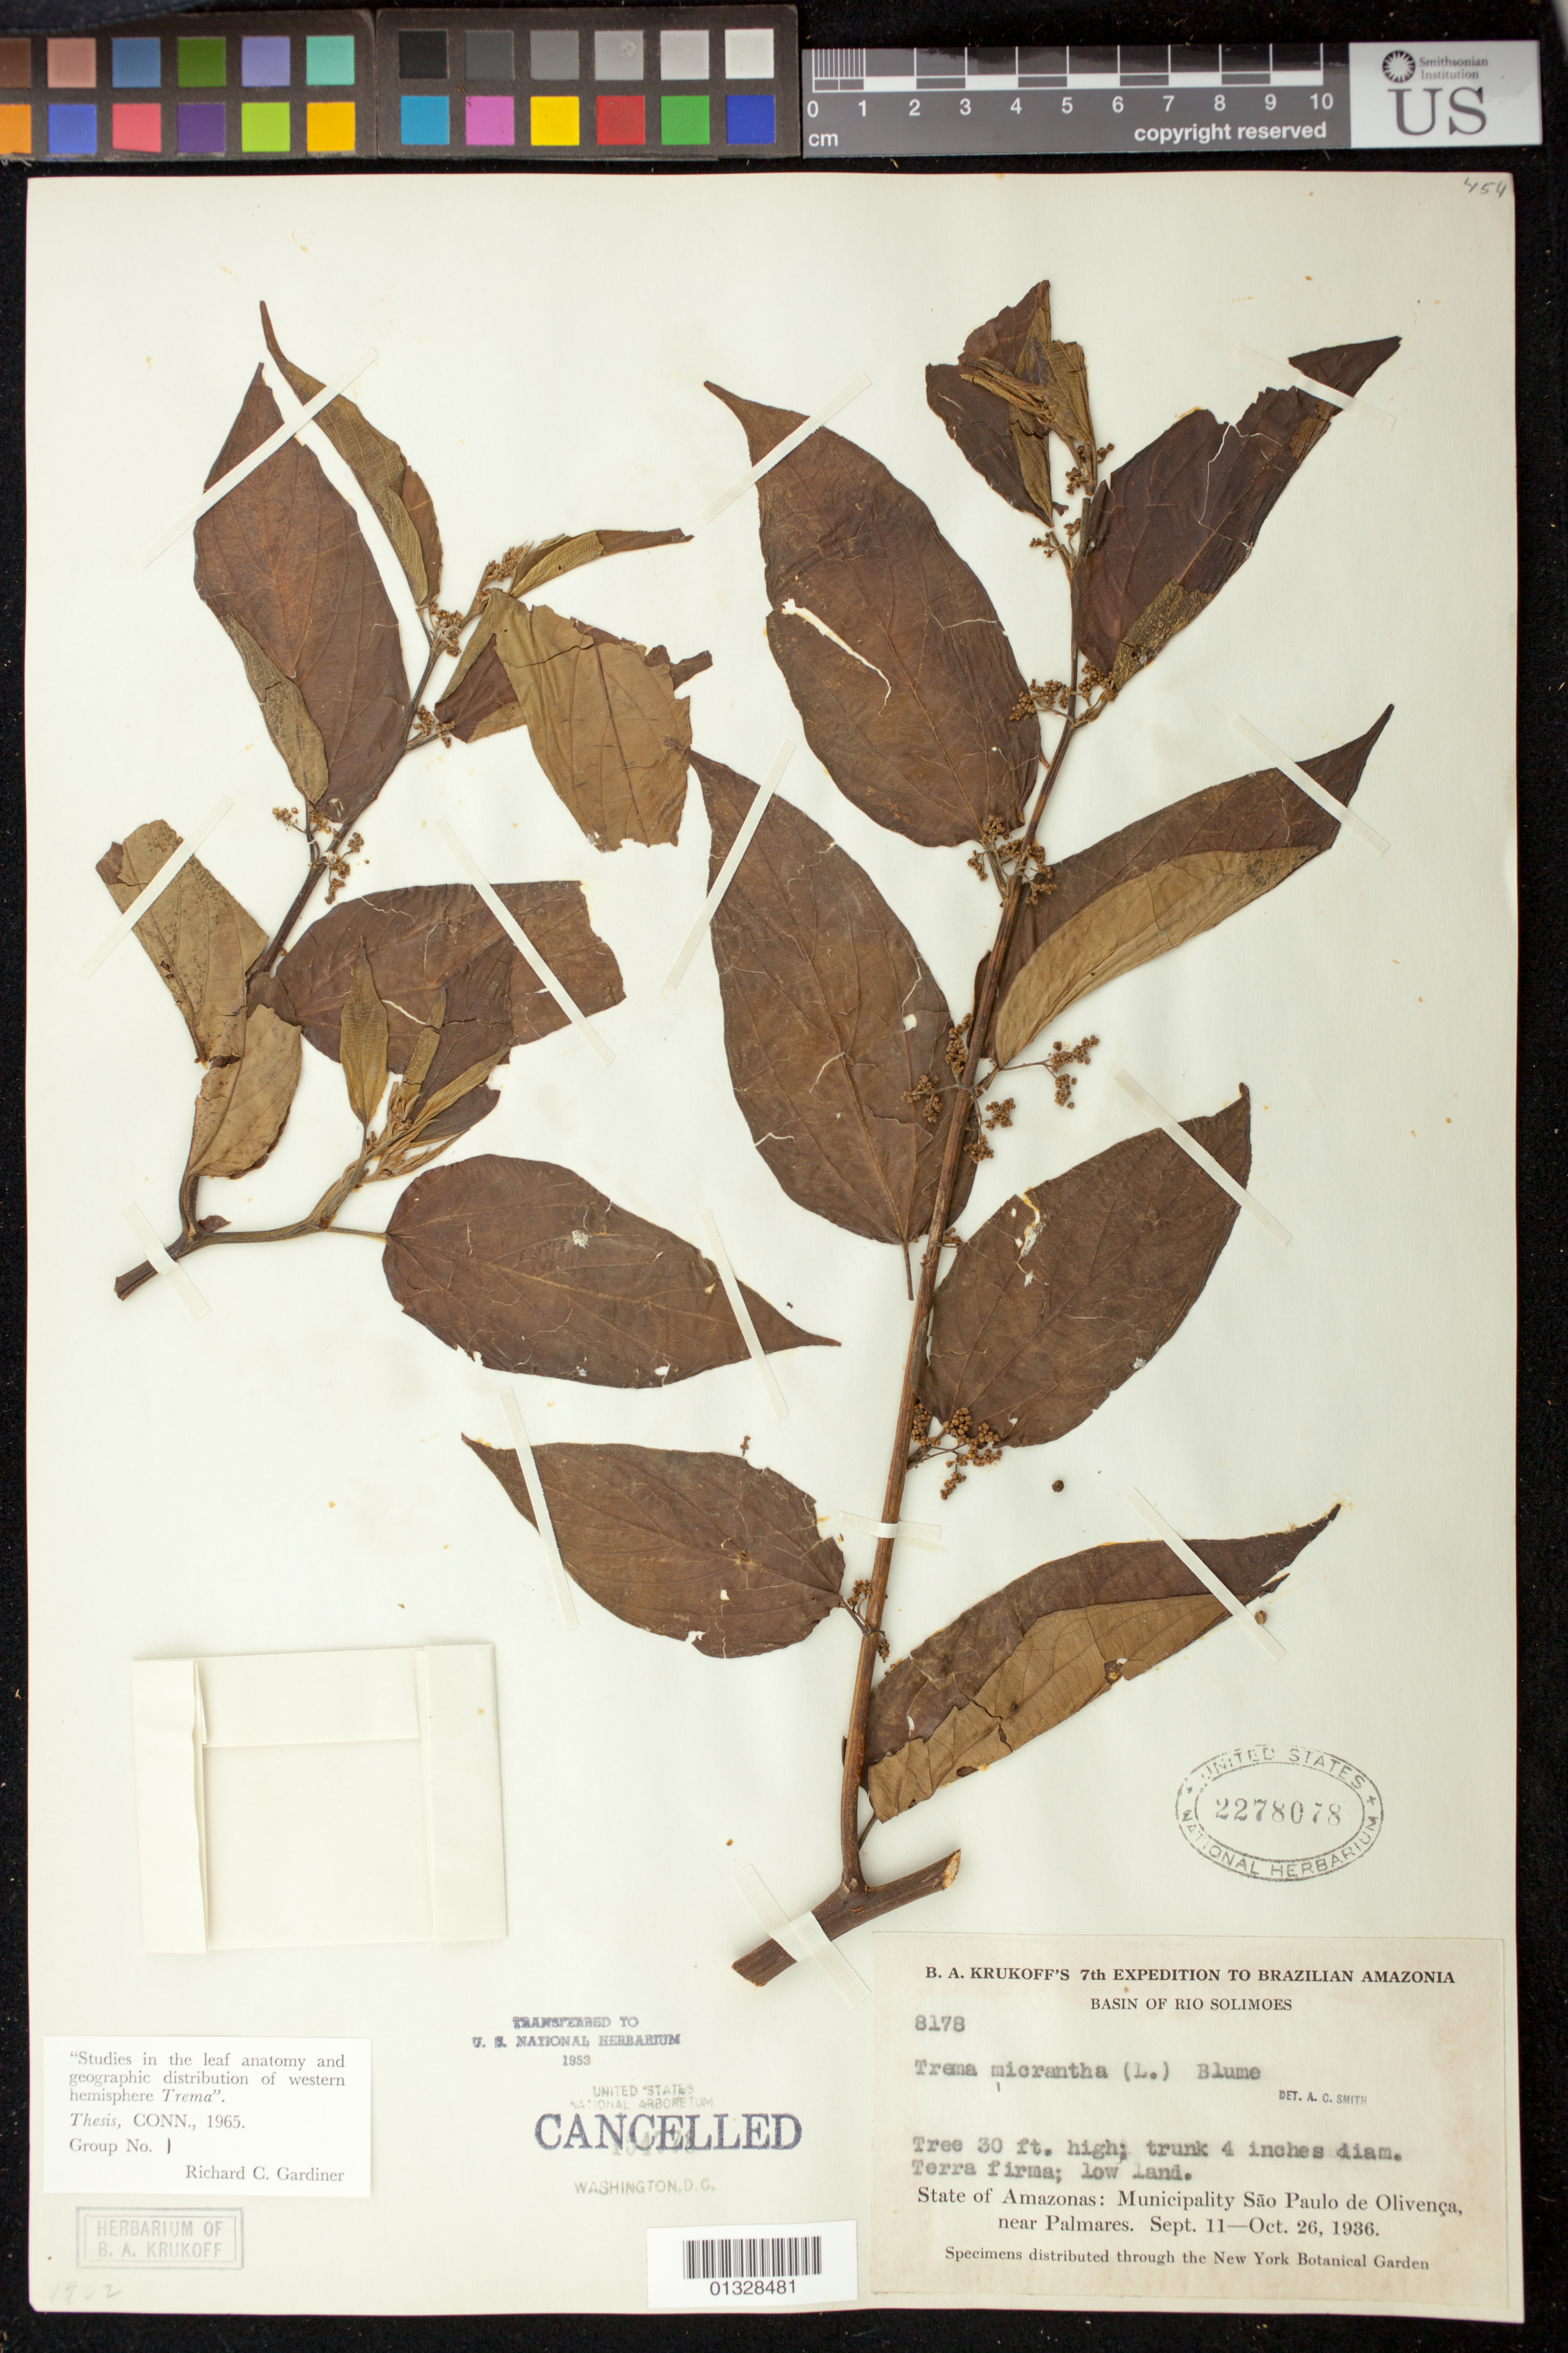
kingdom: Plantae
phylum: Tracheophyta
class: Magnoliopsida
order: Rosales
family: Cannabaceae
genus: Trema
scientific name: Trema micranthum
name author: (L.) Blume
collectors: B. A. Krukoff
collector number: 8178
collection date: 1936-09-11/1936-10-26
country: Brazil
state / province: Amazonas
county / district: São Paulo de Olivença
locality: Near Palmares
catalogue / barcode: US 2278078